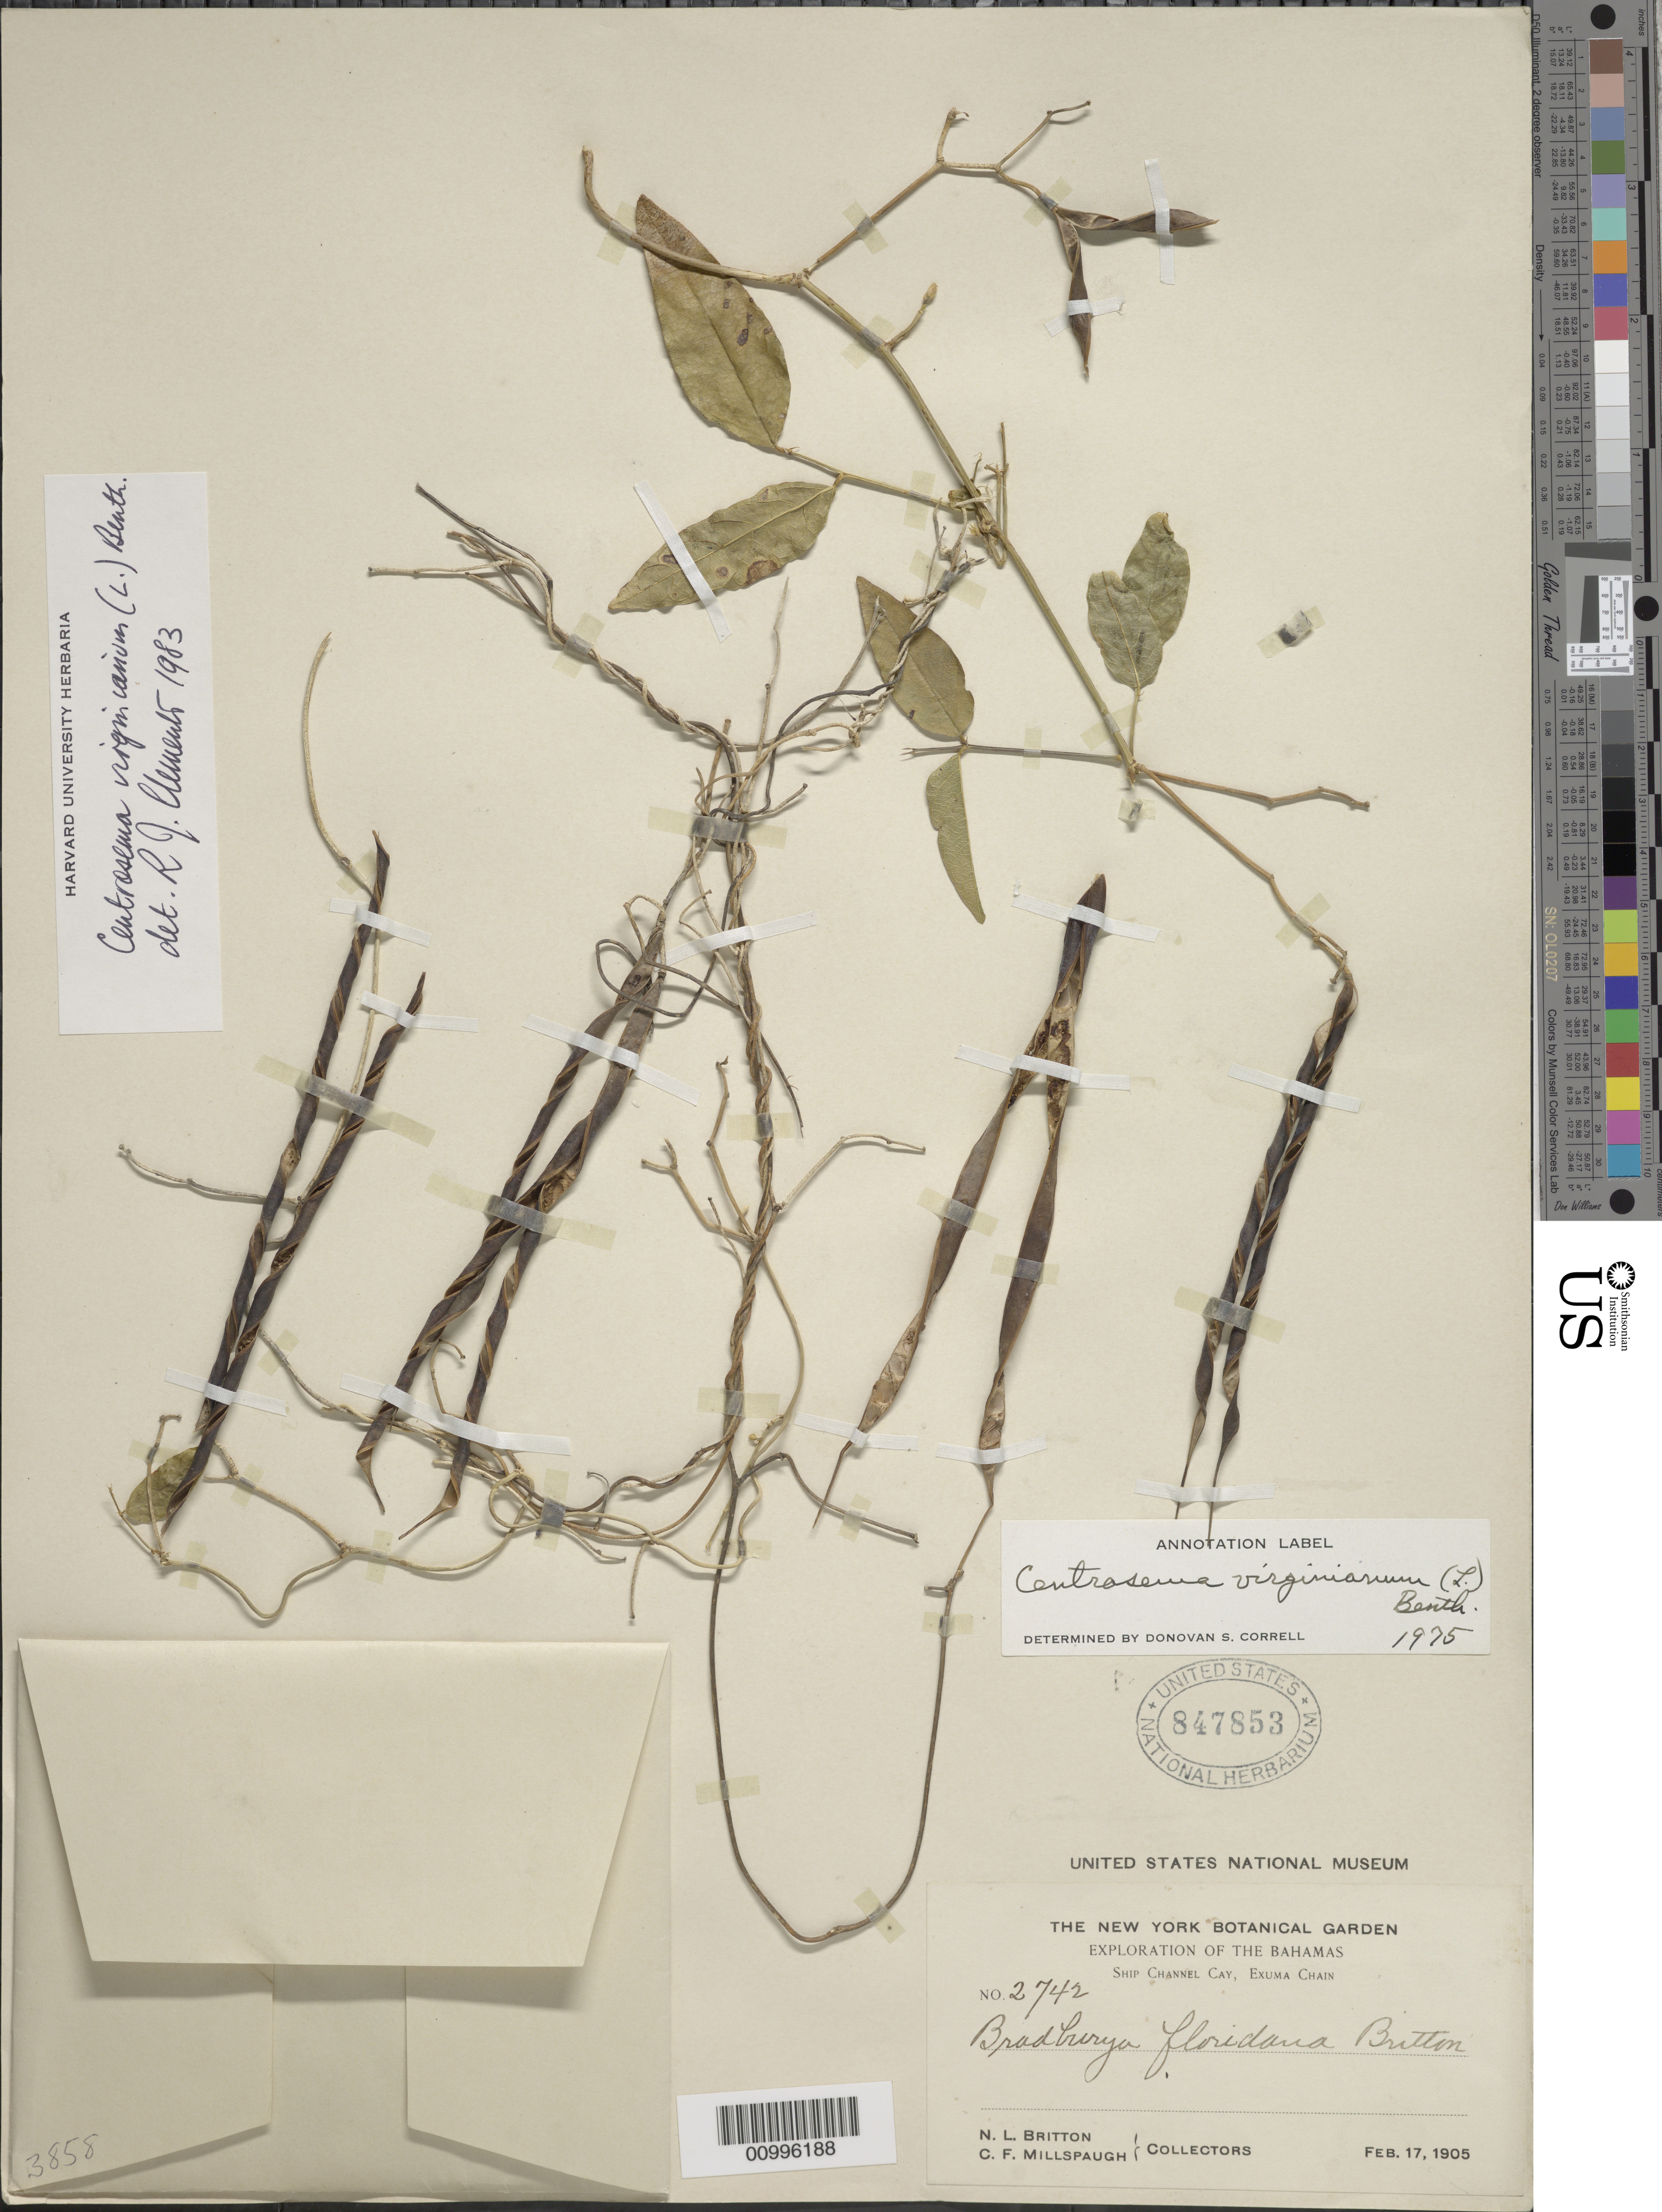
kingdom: Plantae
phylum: Tracheophyta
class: Magnoliopsida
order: Fabales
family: Fabaceae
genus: Centrosema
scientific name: Centrosema virginianum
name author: (L.) Benth.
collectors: N. Britton & C. F. Millspaugh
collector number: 2742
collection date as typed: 17 Feb 1905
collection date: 1905-02-17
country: Bahamas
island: Exuma Chain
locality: Ship Channel Cay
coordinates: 0 N, 0 E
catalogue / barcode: US 847853